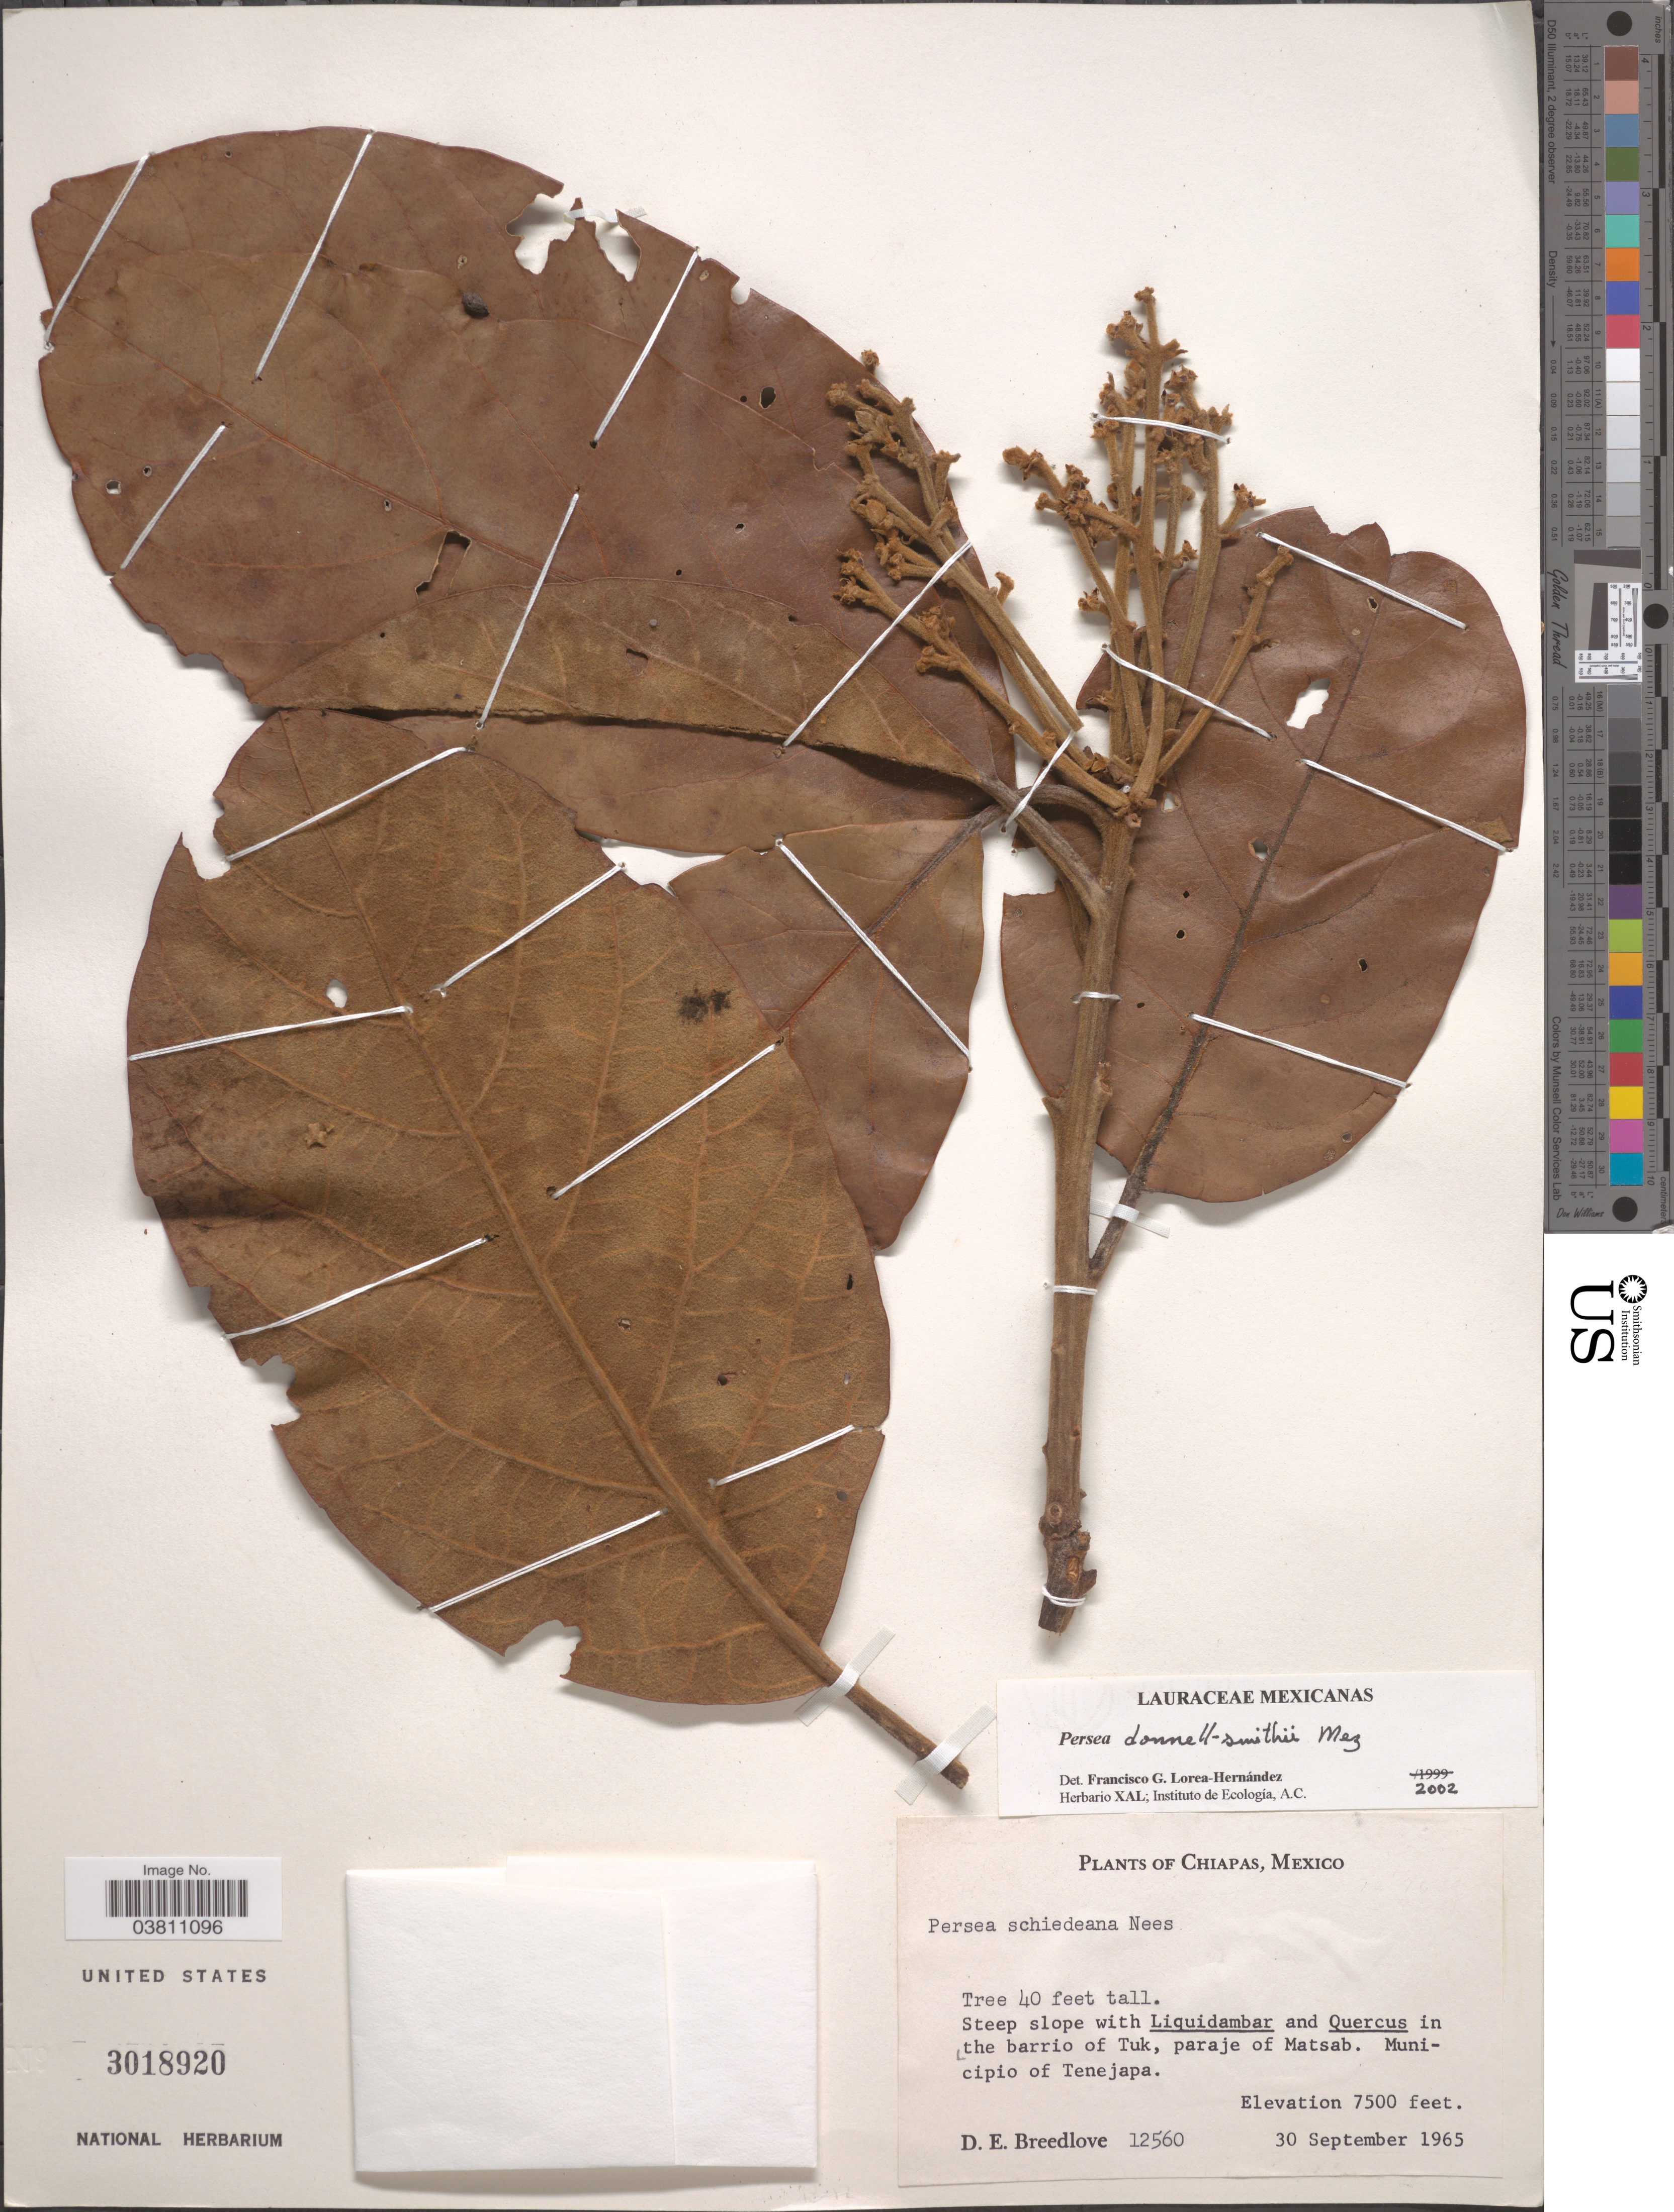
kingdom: Plantae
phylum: Tracheophyta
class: Magnoliopsida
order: Laurales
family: Lauraceae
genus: Persea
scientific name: Persea donnell-smithii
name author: Mez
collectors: D. E. Breedlove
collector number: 12560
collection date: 1965-09-30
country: Mexico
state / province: Chiapas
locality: The barrio of Tuk, paraje of Matsab. Municipio of Tenejapa.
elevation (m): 2286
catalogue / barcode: US 3018920